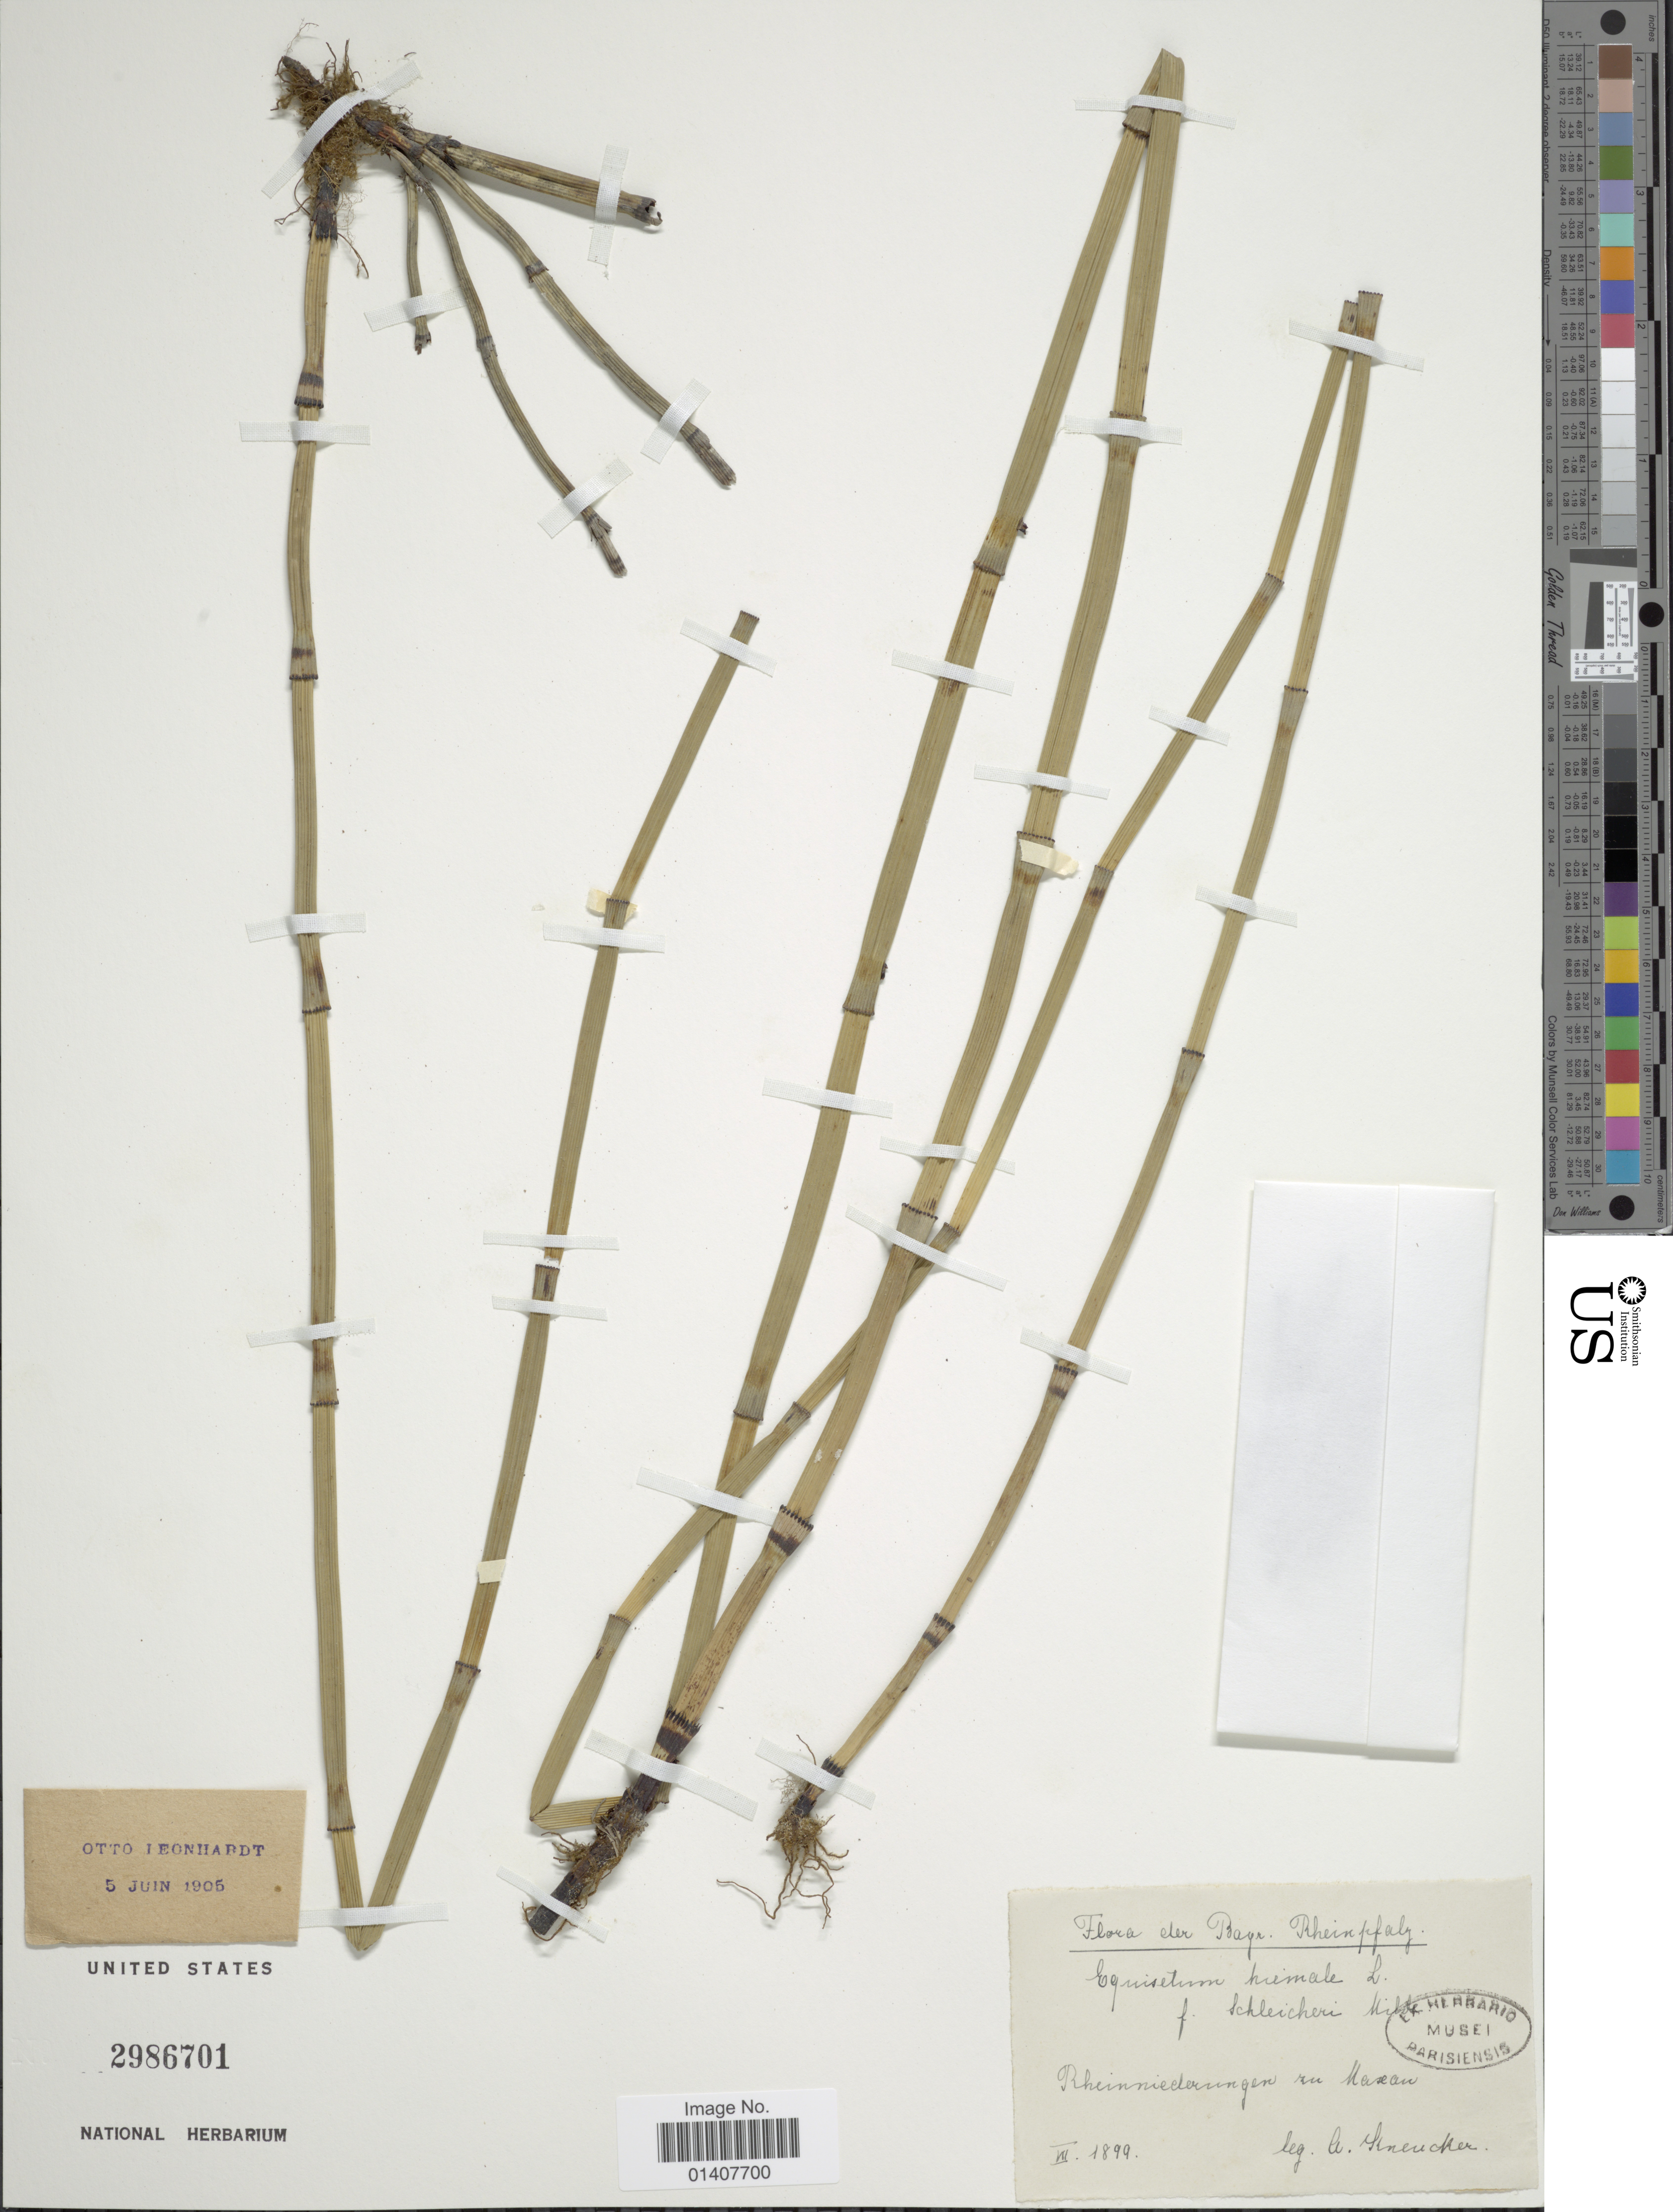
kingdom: Plantae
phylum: Tracheophyta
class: Polypodiopsida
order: Equisetales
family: Equisetaceae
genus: Equisetum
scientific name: Equisetum hyemale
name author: L.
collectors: A. Kneucker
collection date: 1899-07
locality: Baye, Rheinpfalz, Rheinniedaringen zu Maxan [interpreted]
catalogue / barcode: US 2986701